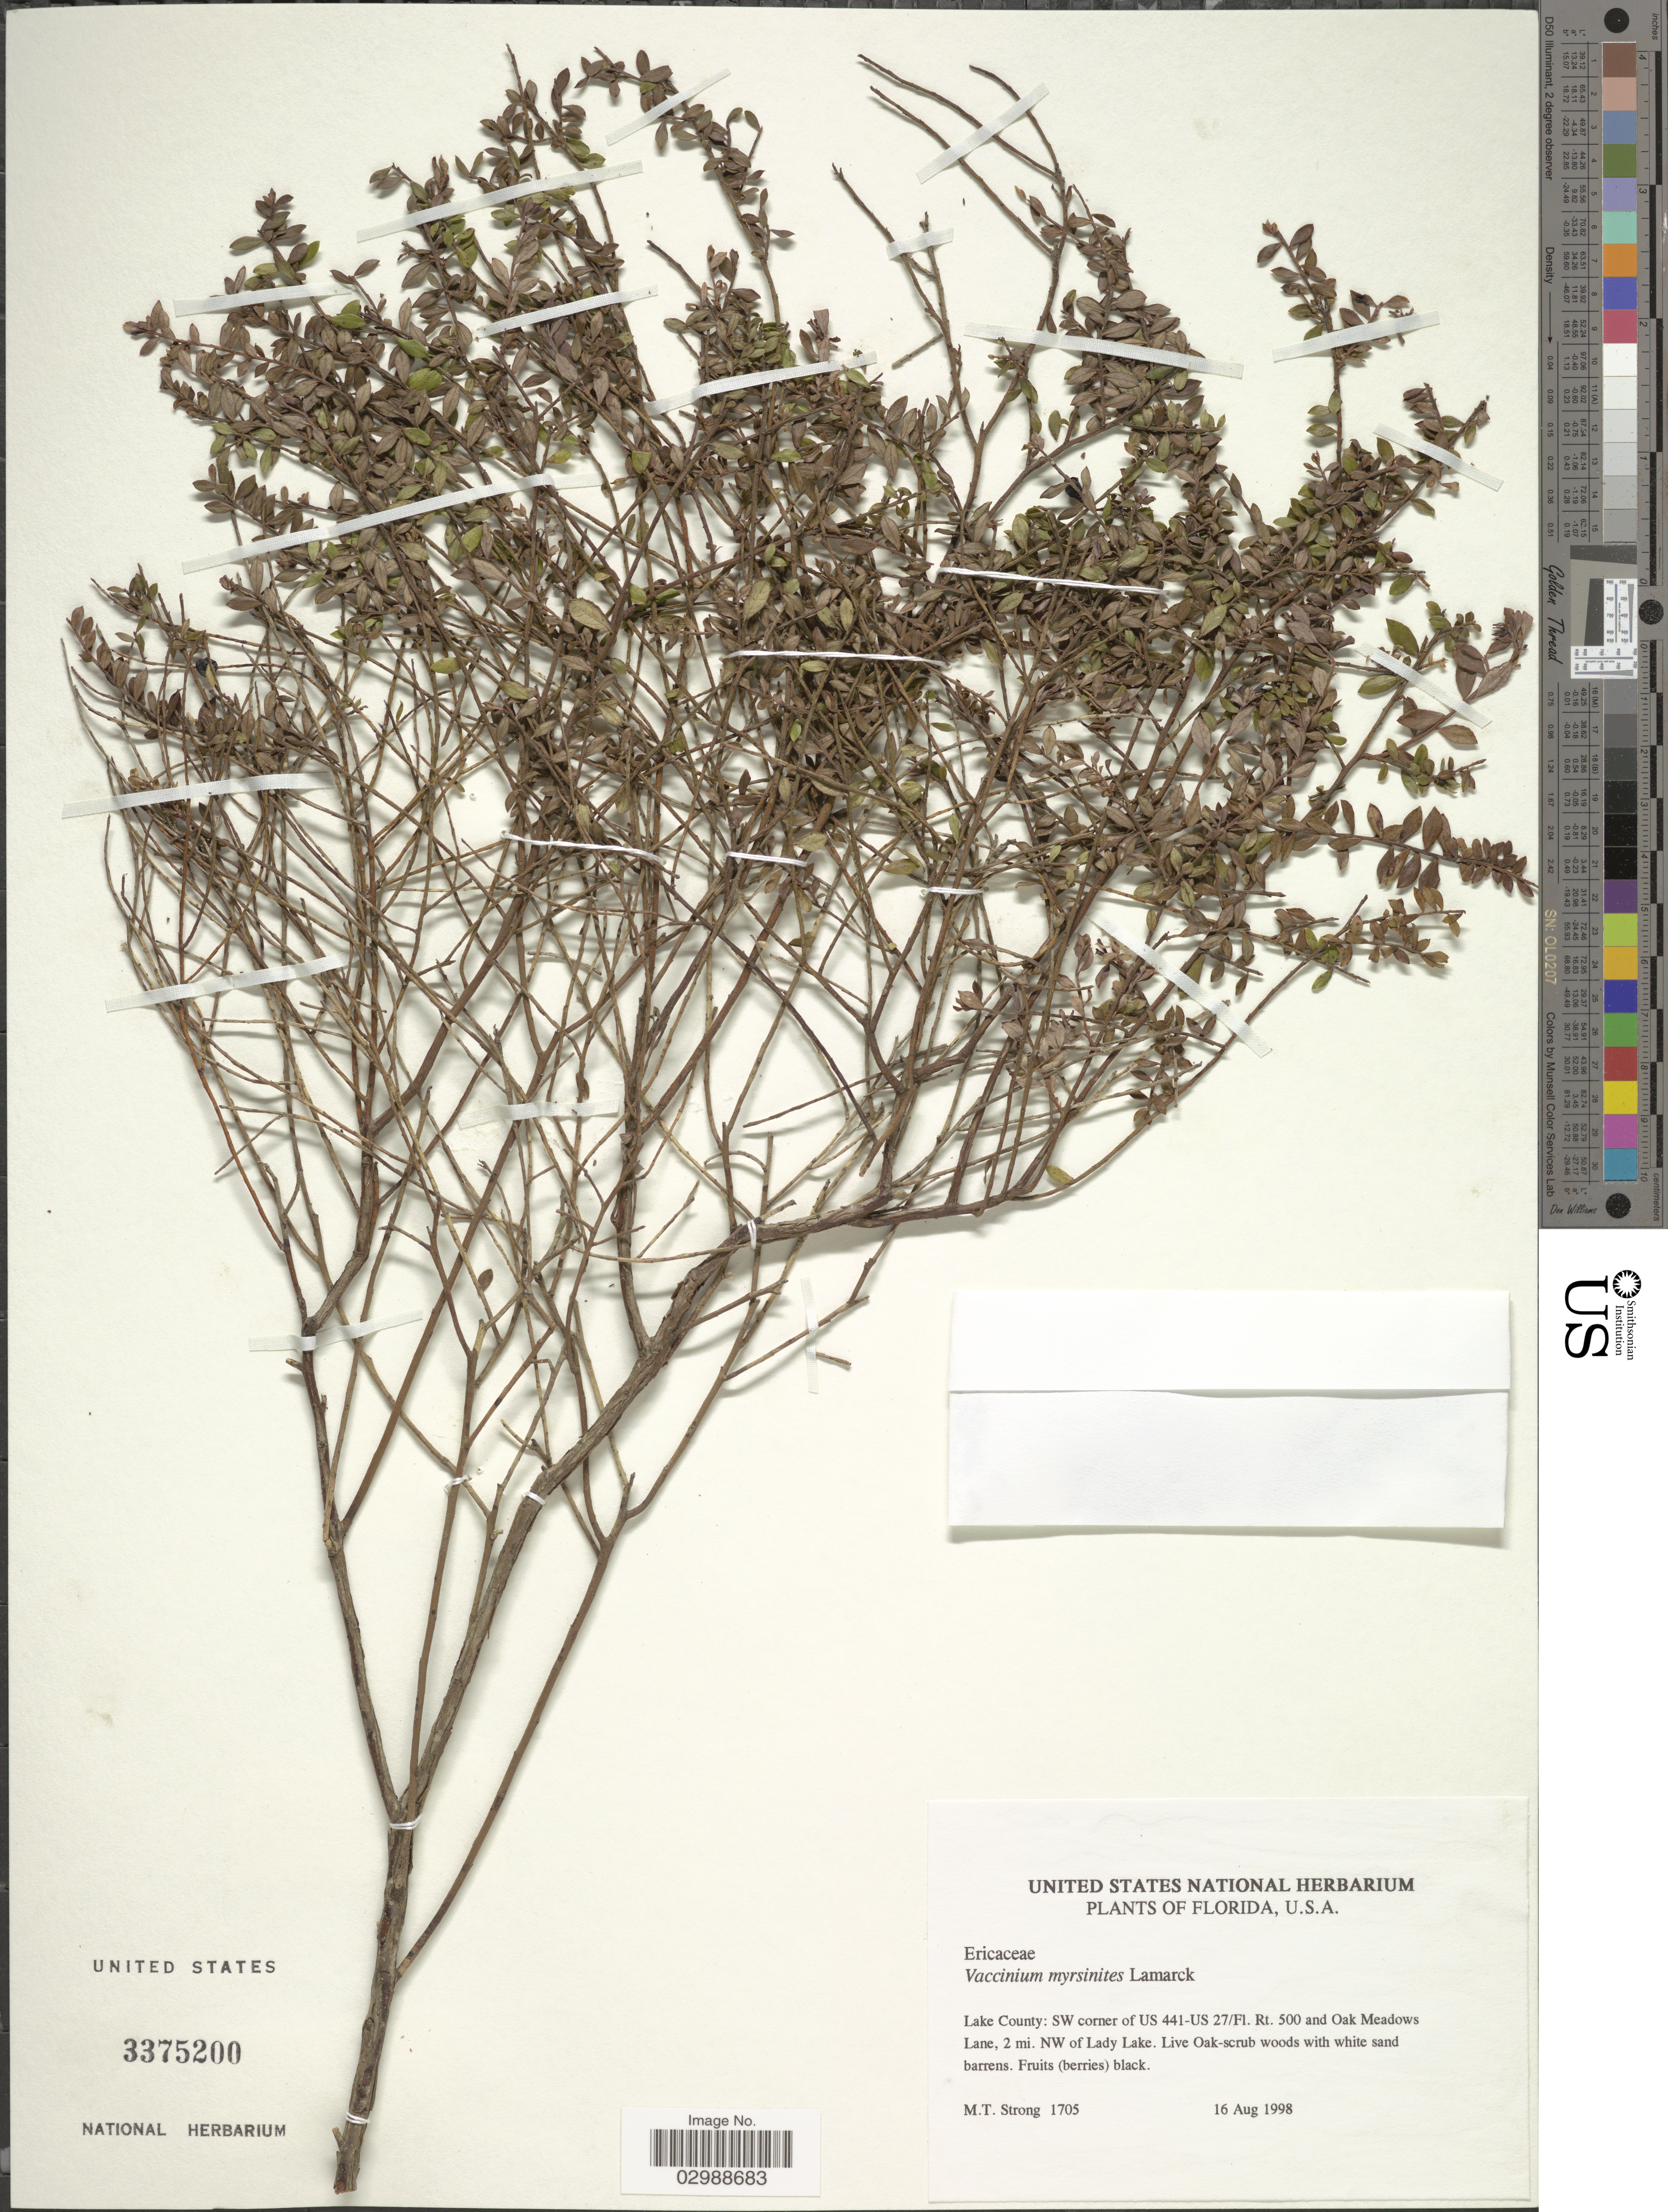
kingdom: Plantae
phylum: Tracheophyta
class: Magnoliopsida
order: Ericales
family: Ericaceae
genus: Vaccinium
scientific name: Vaccinium myrsinites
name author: Lam.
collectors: M. T. Strong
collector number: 1705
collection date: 1998-08-16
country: United States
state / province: Florida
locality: Lake County: SW corner of US 441-US 27/Fl. Rt. 500 and Oak Meadows Lane, 2 mi. NW of Lady Lake.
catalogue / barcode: US 3375200